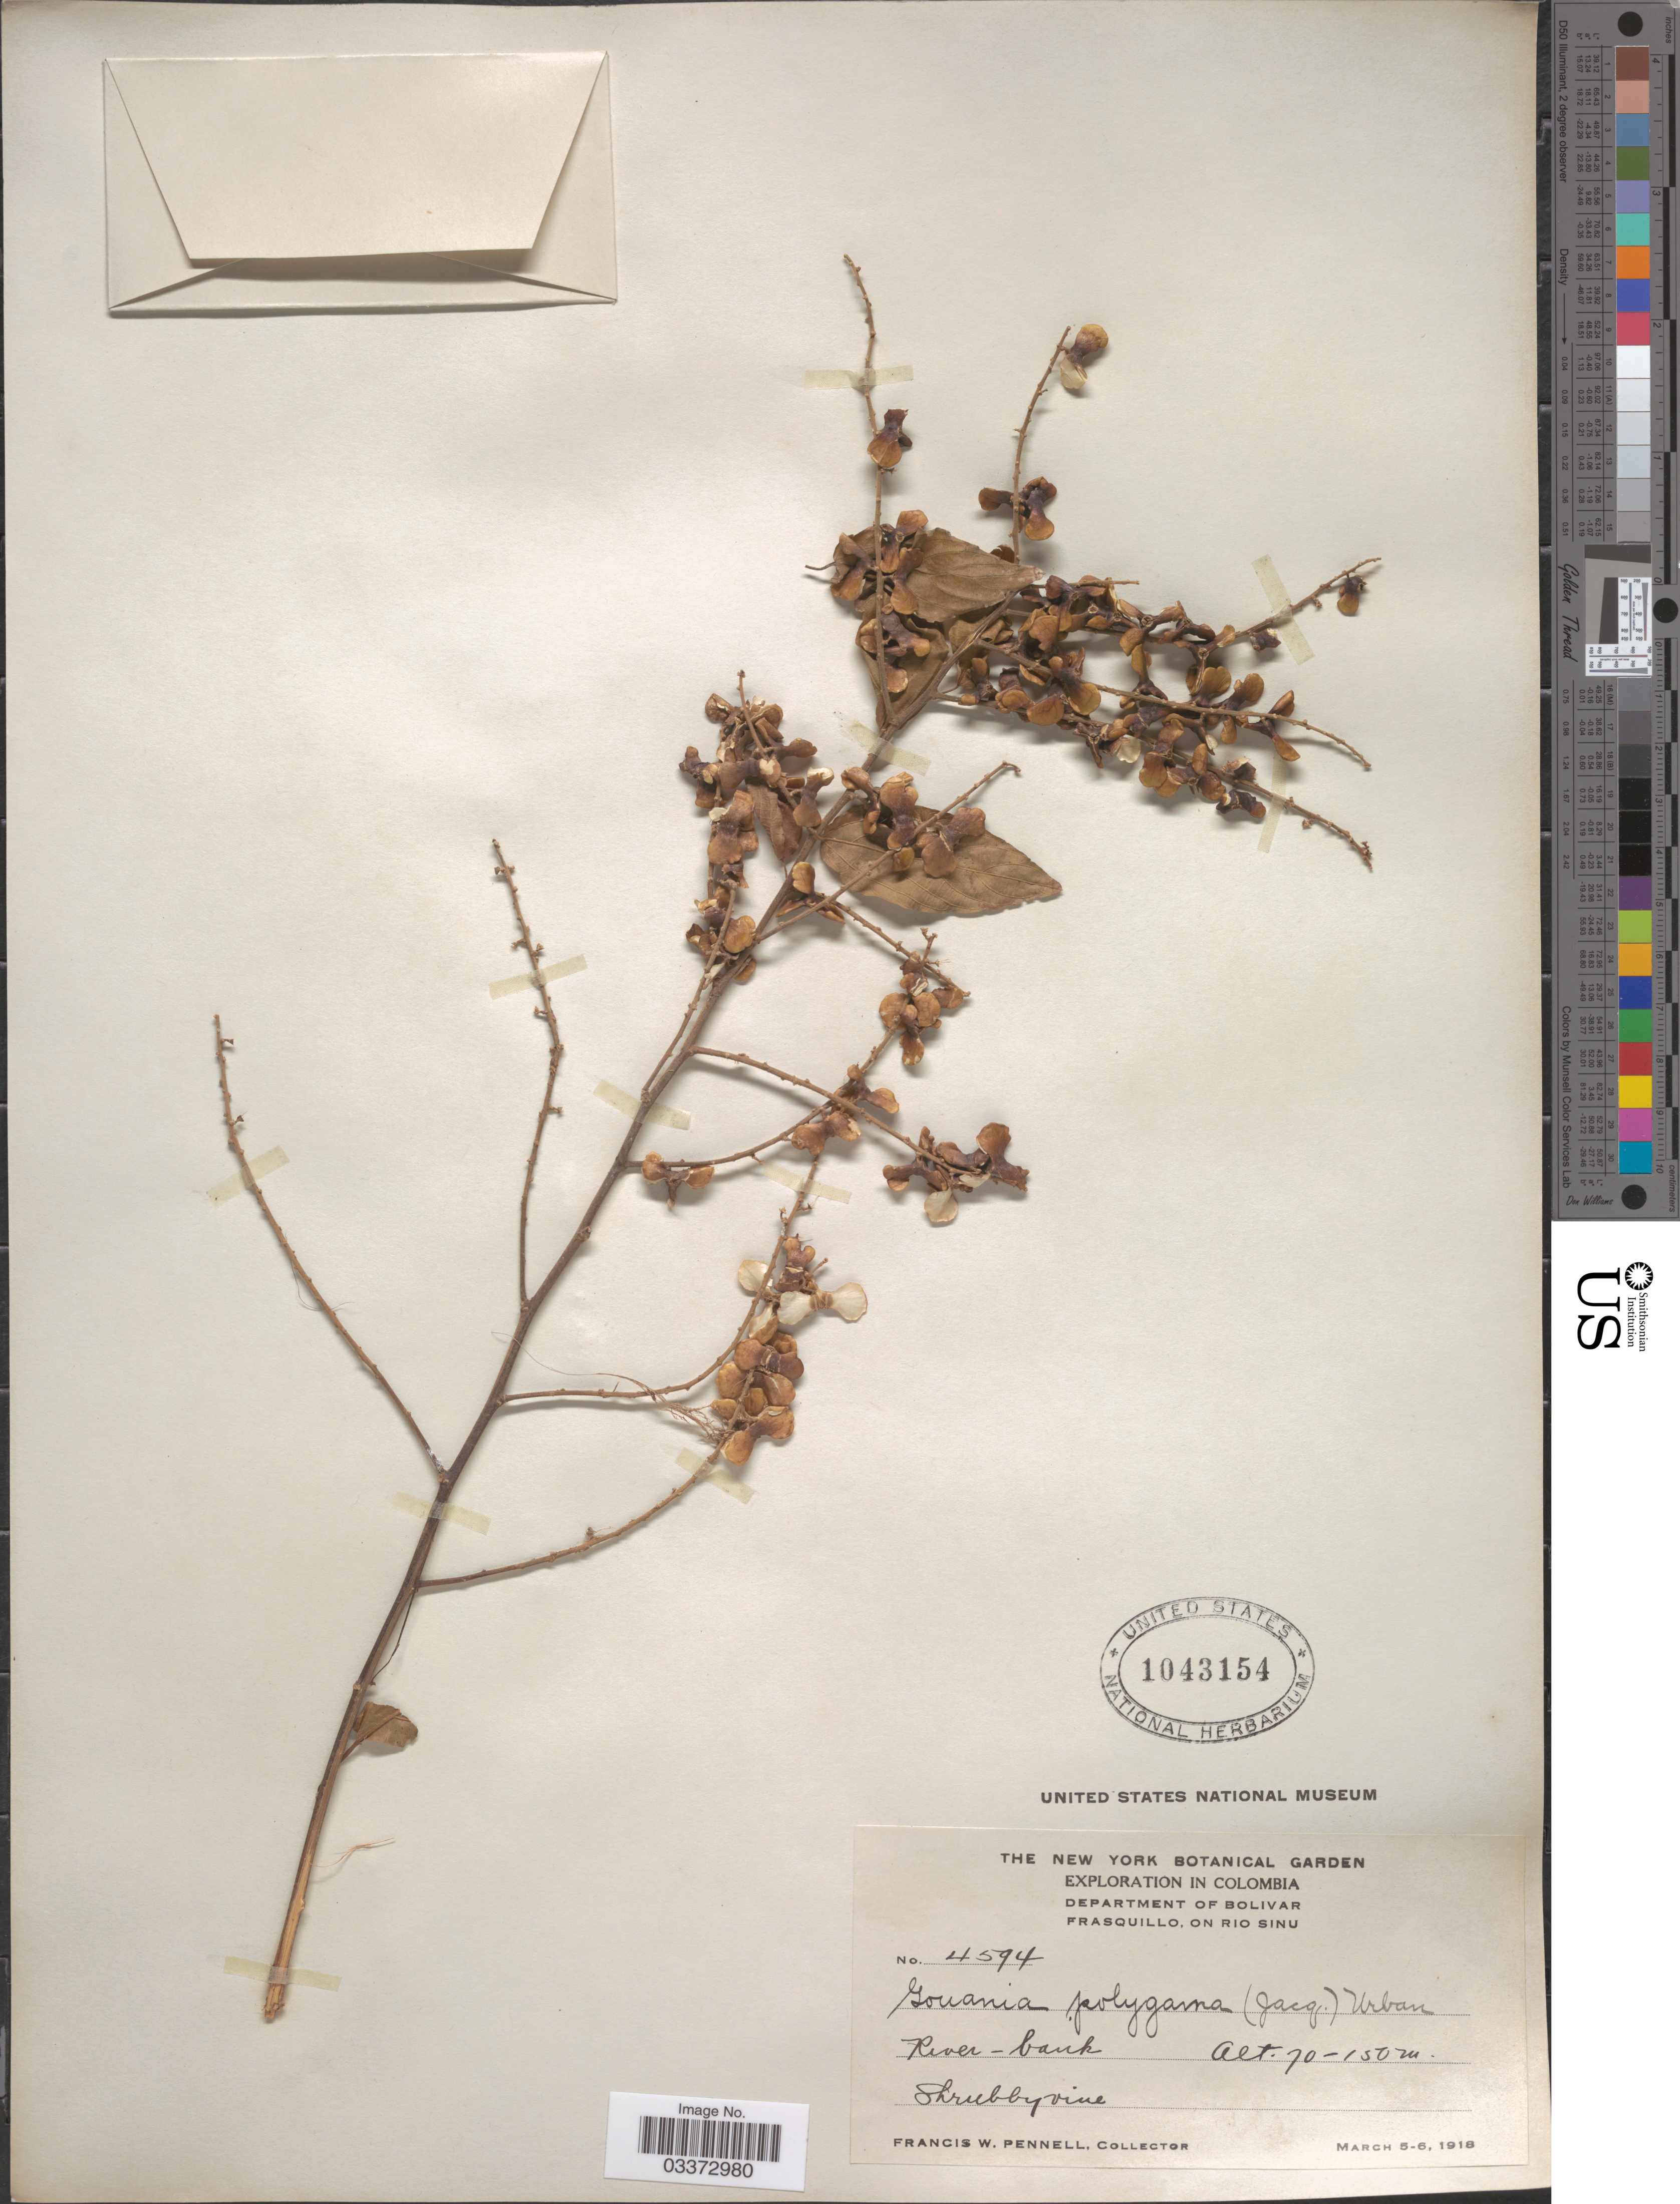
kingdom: Plantae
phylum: Tracheophyta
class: Magnoliopsida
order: Rosales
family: Rhamnaceae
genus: Gouania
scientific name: Gouania polygama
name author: (Jacq.) Urb.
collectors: F. W. Pennell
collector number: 4594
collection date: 1918-03-05/1918-03-06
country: Colombia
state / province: Bolívar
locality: Department of Bolivar. Frasquillo, on Rio Sinu.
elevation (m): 70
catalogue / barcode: US 1043154